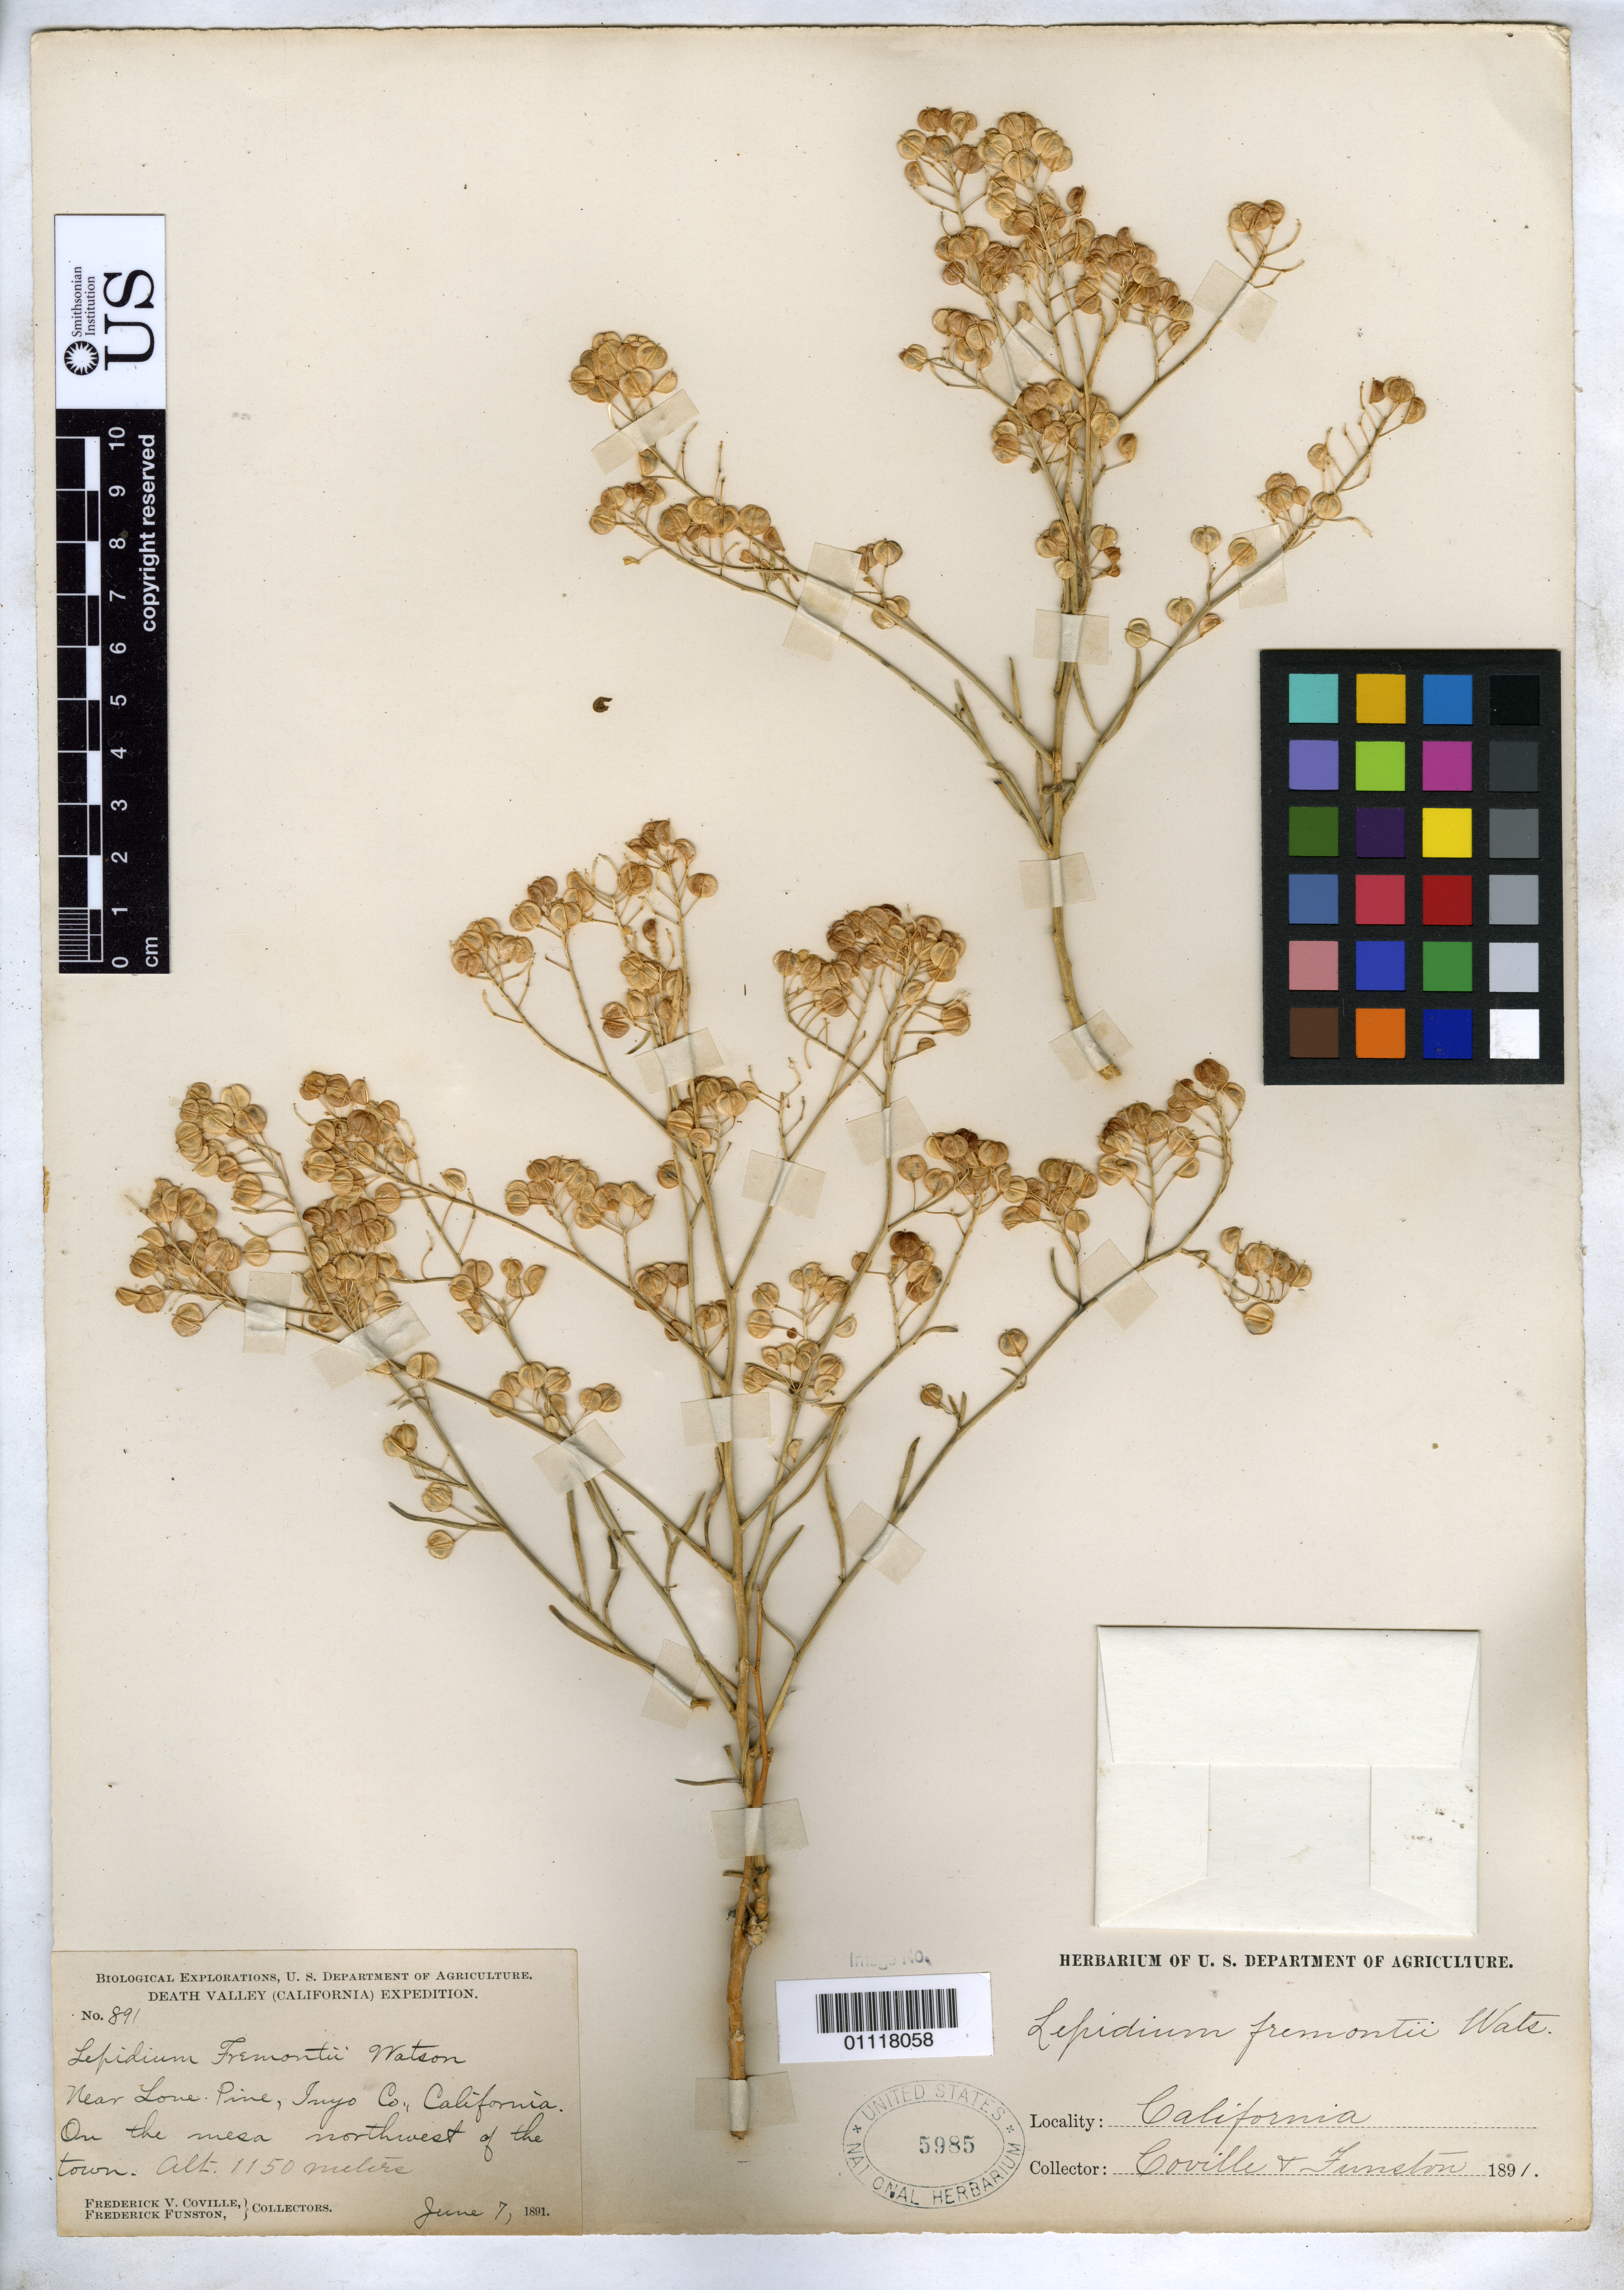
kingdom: Plantae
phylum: Tracheophyta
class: Magnoliopsida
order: Brassicales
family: Brassicaceae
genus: Lepidium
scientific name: Lepidium fremontii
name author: S. Watson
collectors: F. V. Coville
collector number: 891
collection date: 1891-06-07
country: United States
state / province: California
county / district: Inyo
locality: Near Lone Pine.On the mesa northwest of the town.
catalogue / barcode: US 5985